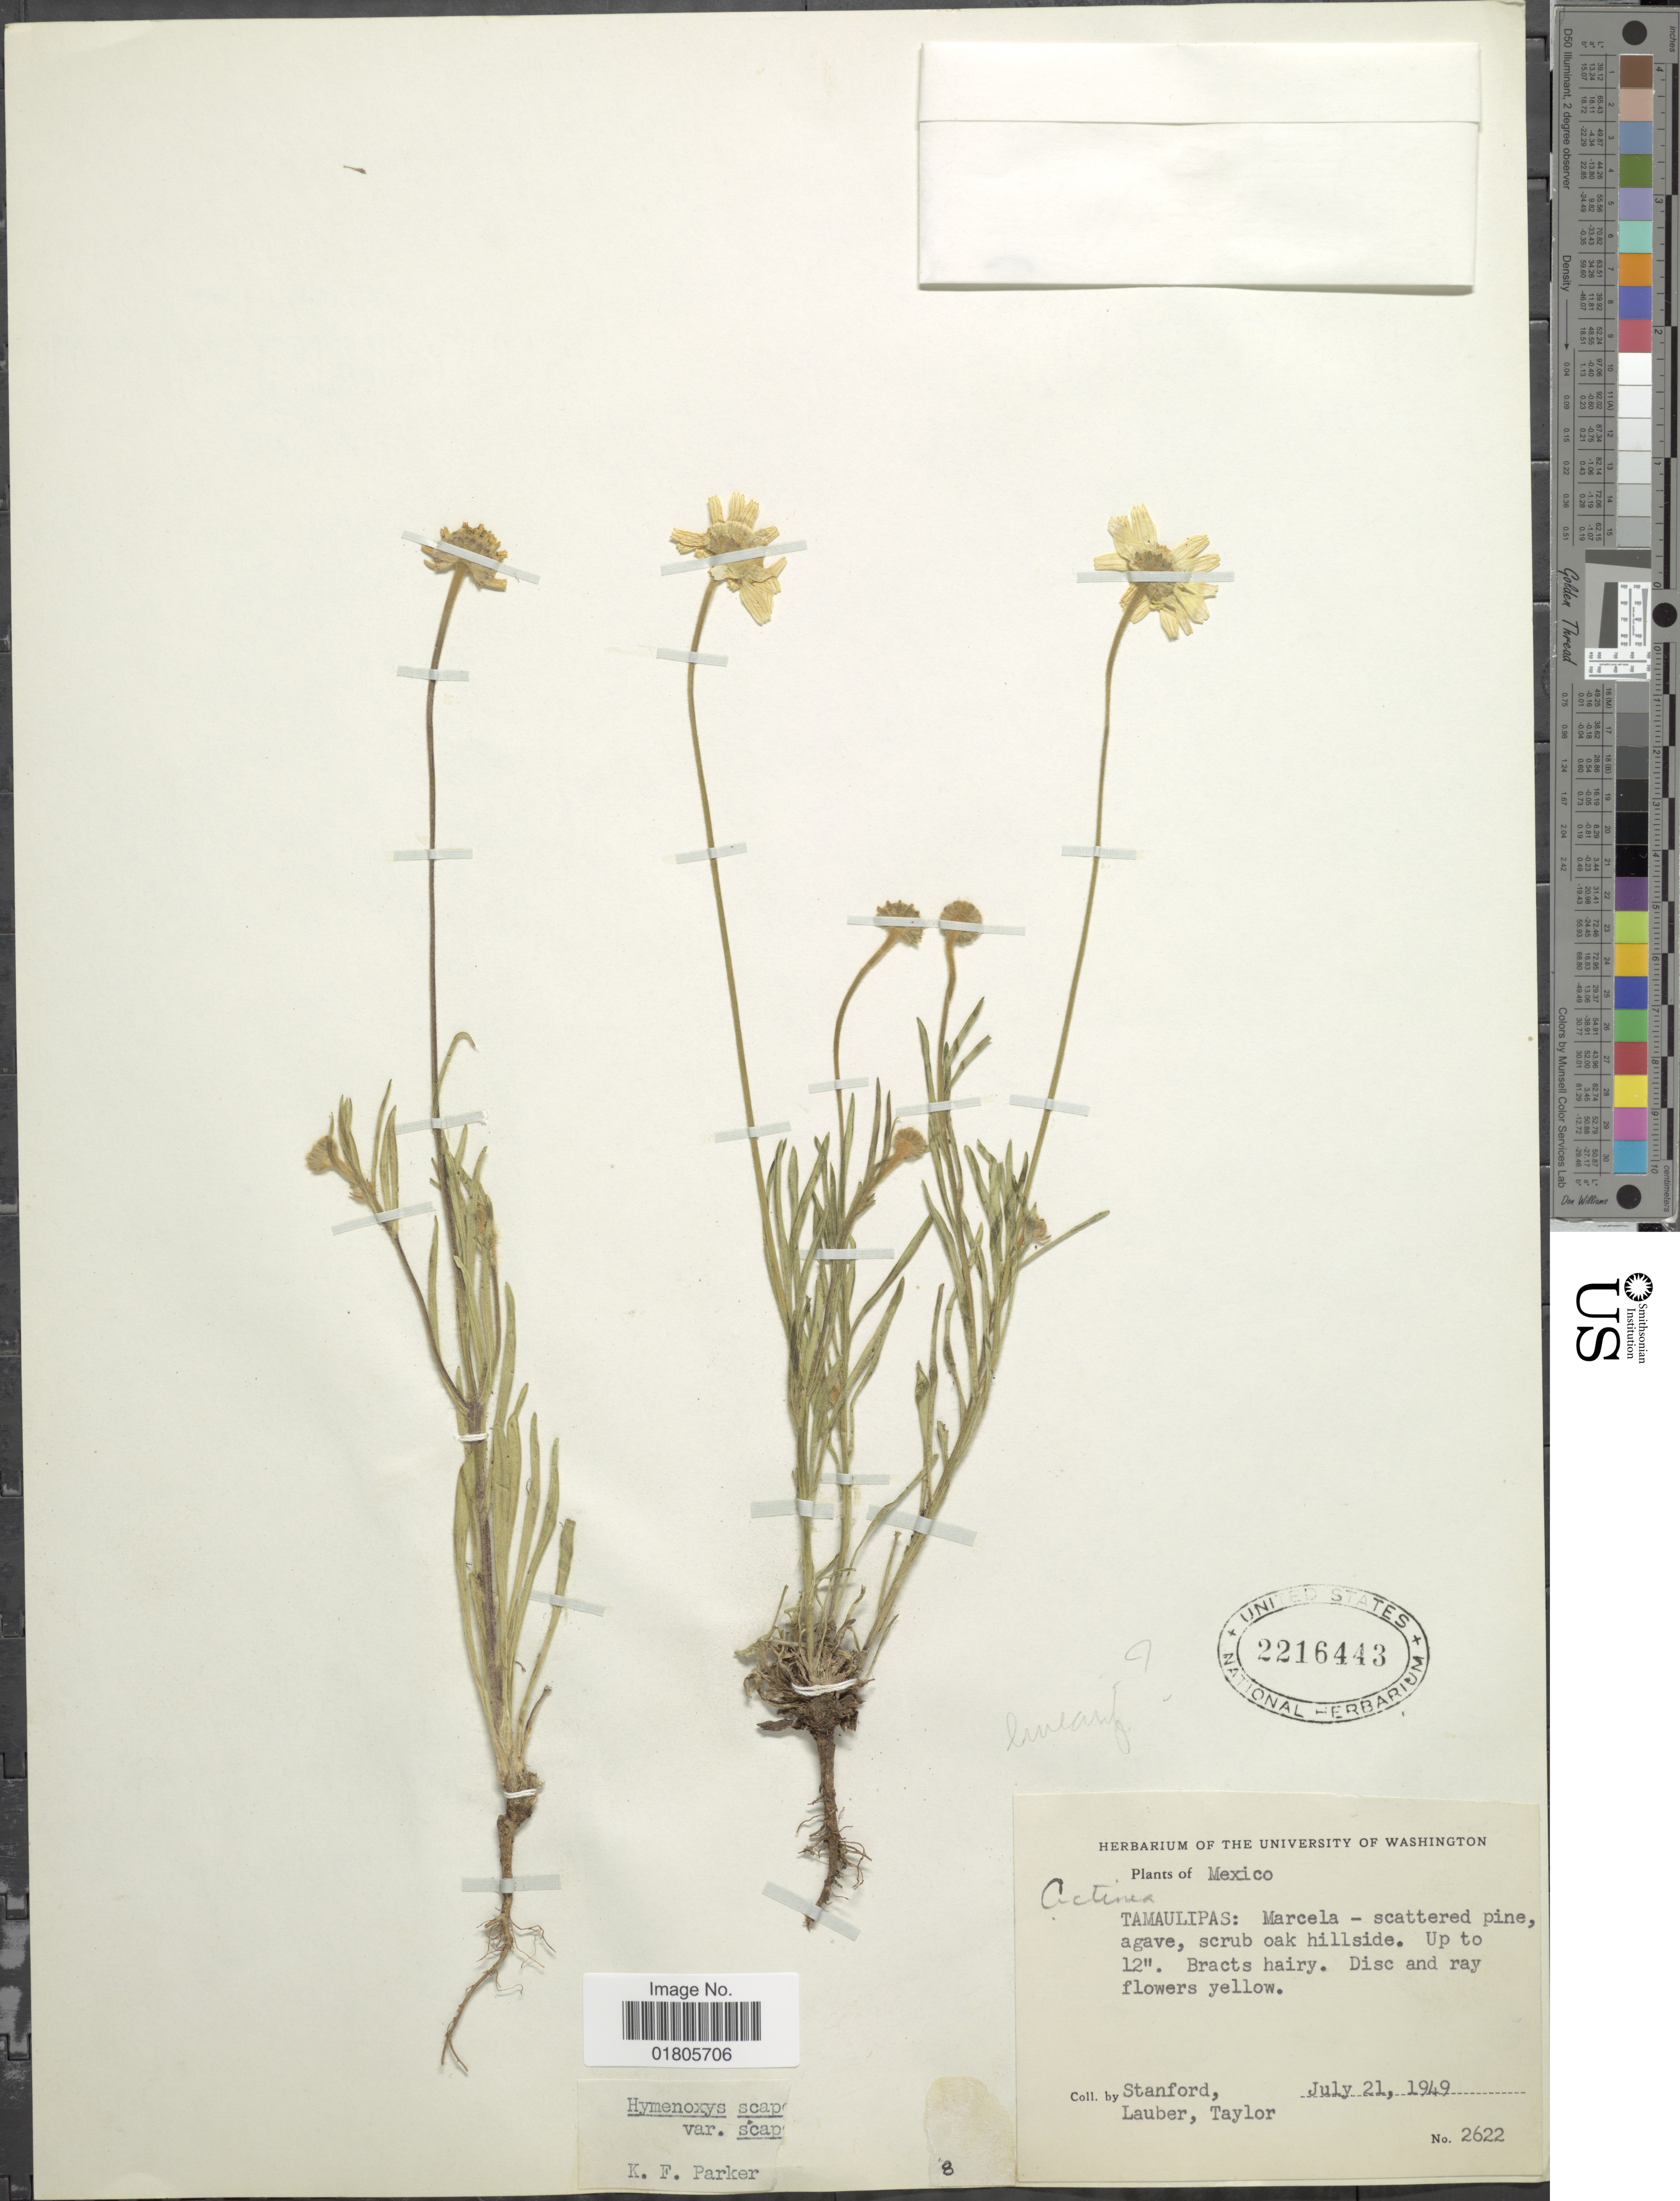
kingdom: Plantae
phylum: Tracheophyta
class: Magnoliopsida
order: Asterales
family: Asteraceae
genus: Actinea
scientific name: Actinea linearifolia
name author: (Hook.) Kuntze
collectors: -. Stanford, Lauber, -- & -- Taylor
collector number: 2622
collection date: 1949-07-21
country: Mexico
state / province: Tamaulipas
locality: Mrcela0scattered pine, agave, scrub oak hillside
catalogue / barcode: US 2216443